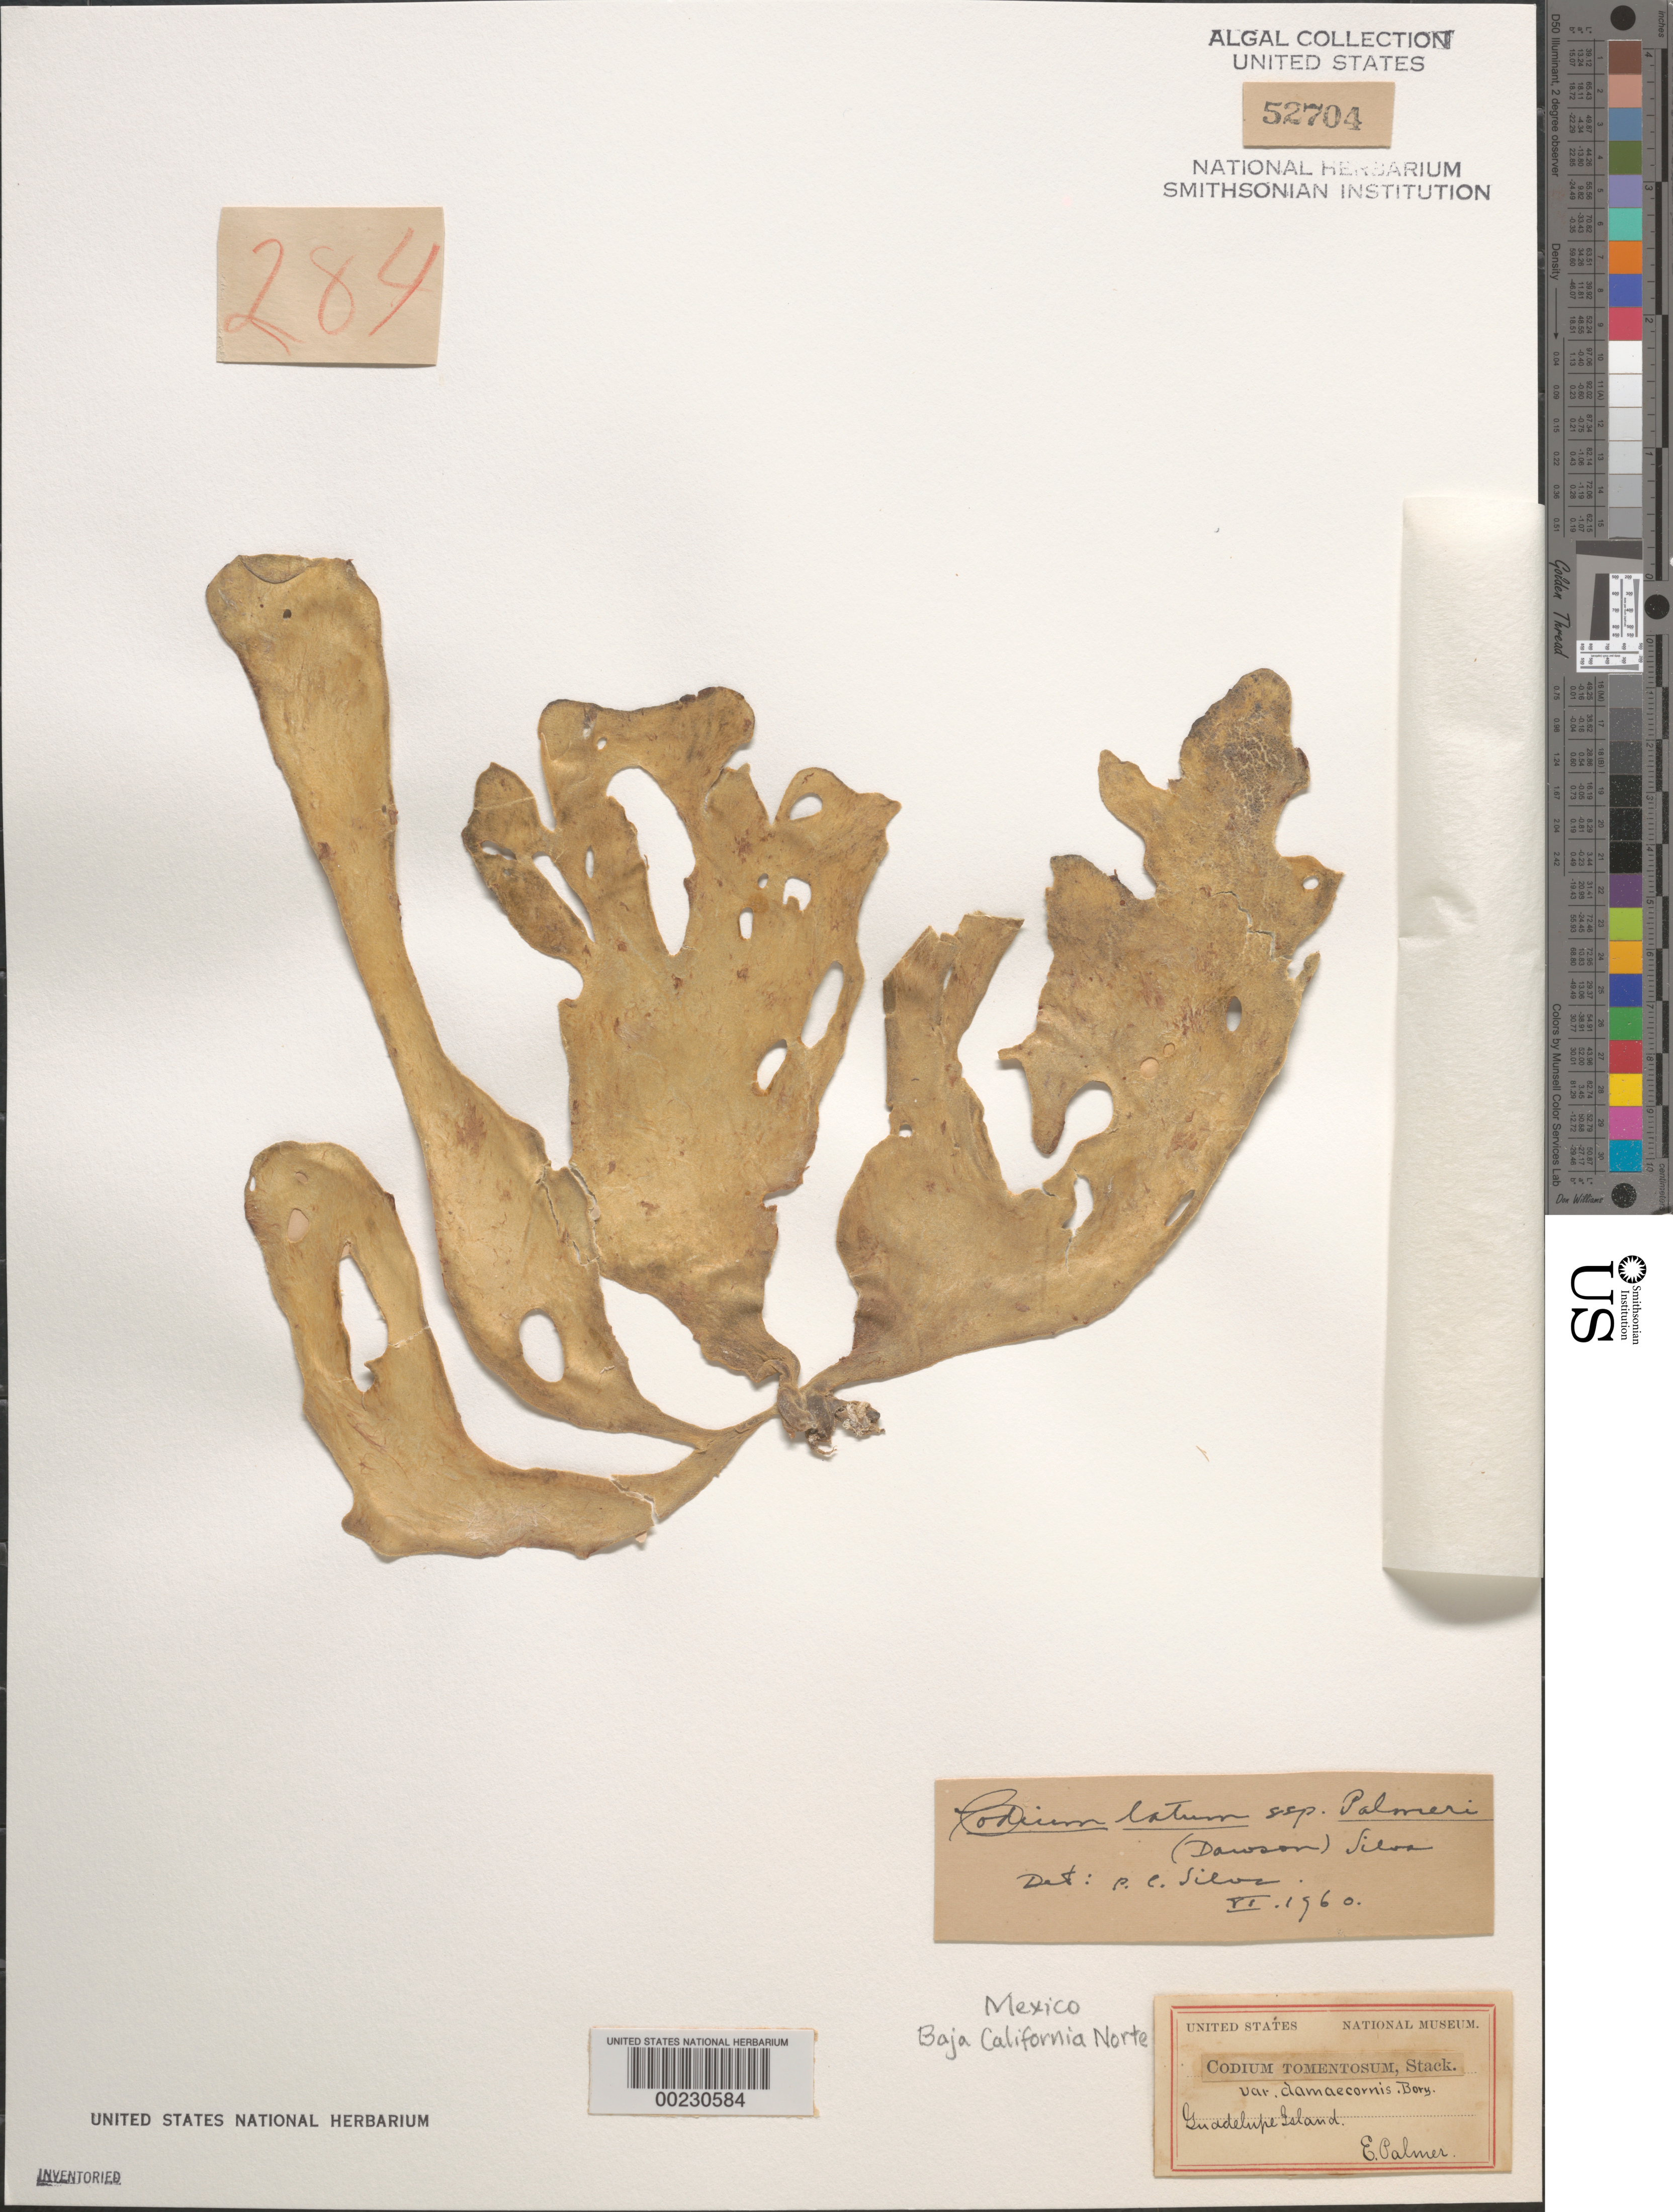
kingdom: Plantae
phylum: Chlorophyta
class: Ulvophyceae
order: Bryopsidales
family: Codiaceae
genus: Codium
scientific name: Codium latum subsp. palmeri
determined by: Silva, P. C.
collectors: E. Palmer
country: Mexico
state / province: Baja California Norte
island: Isla Guadalupe (Guadalupe Island)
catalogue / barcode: US 52704